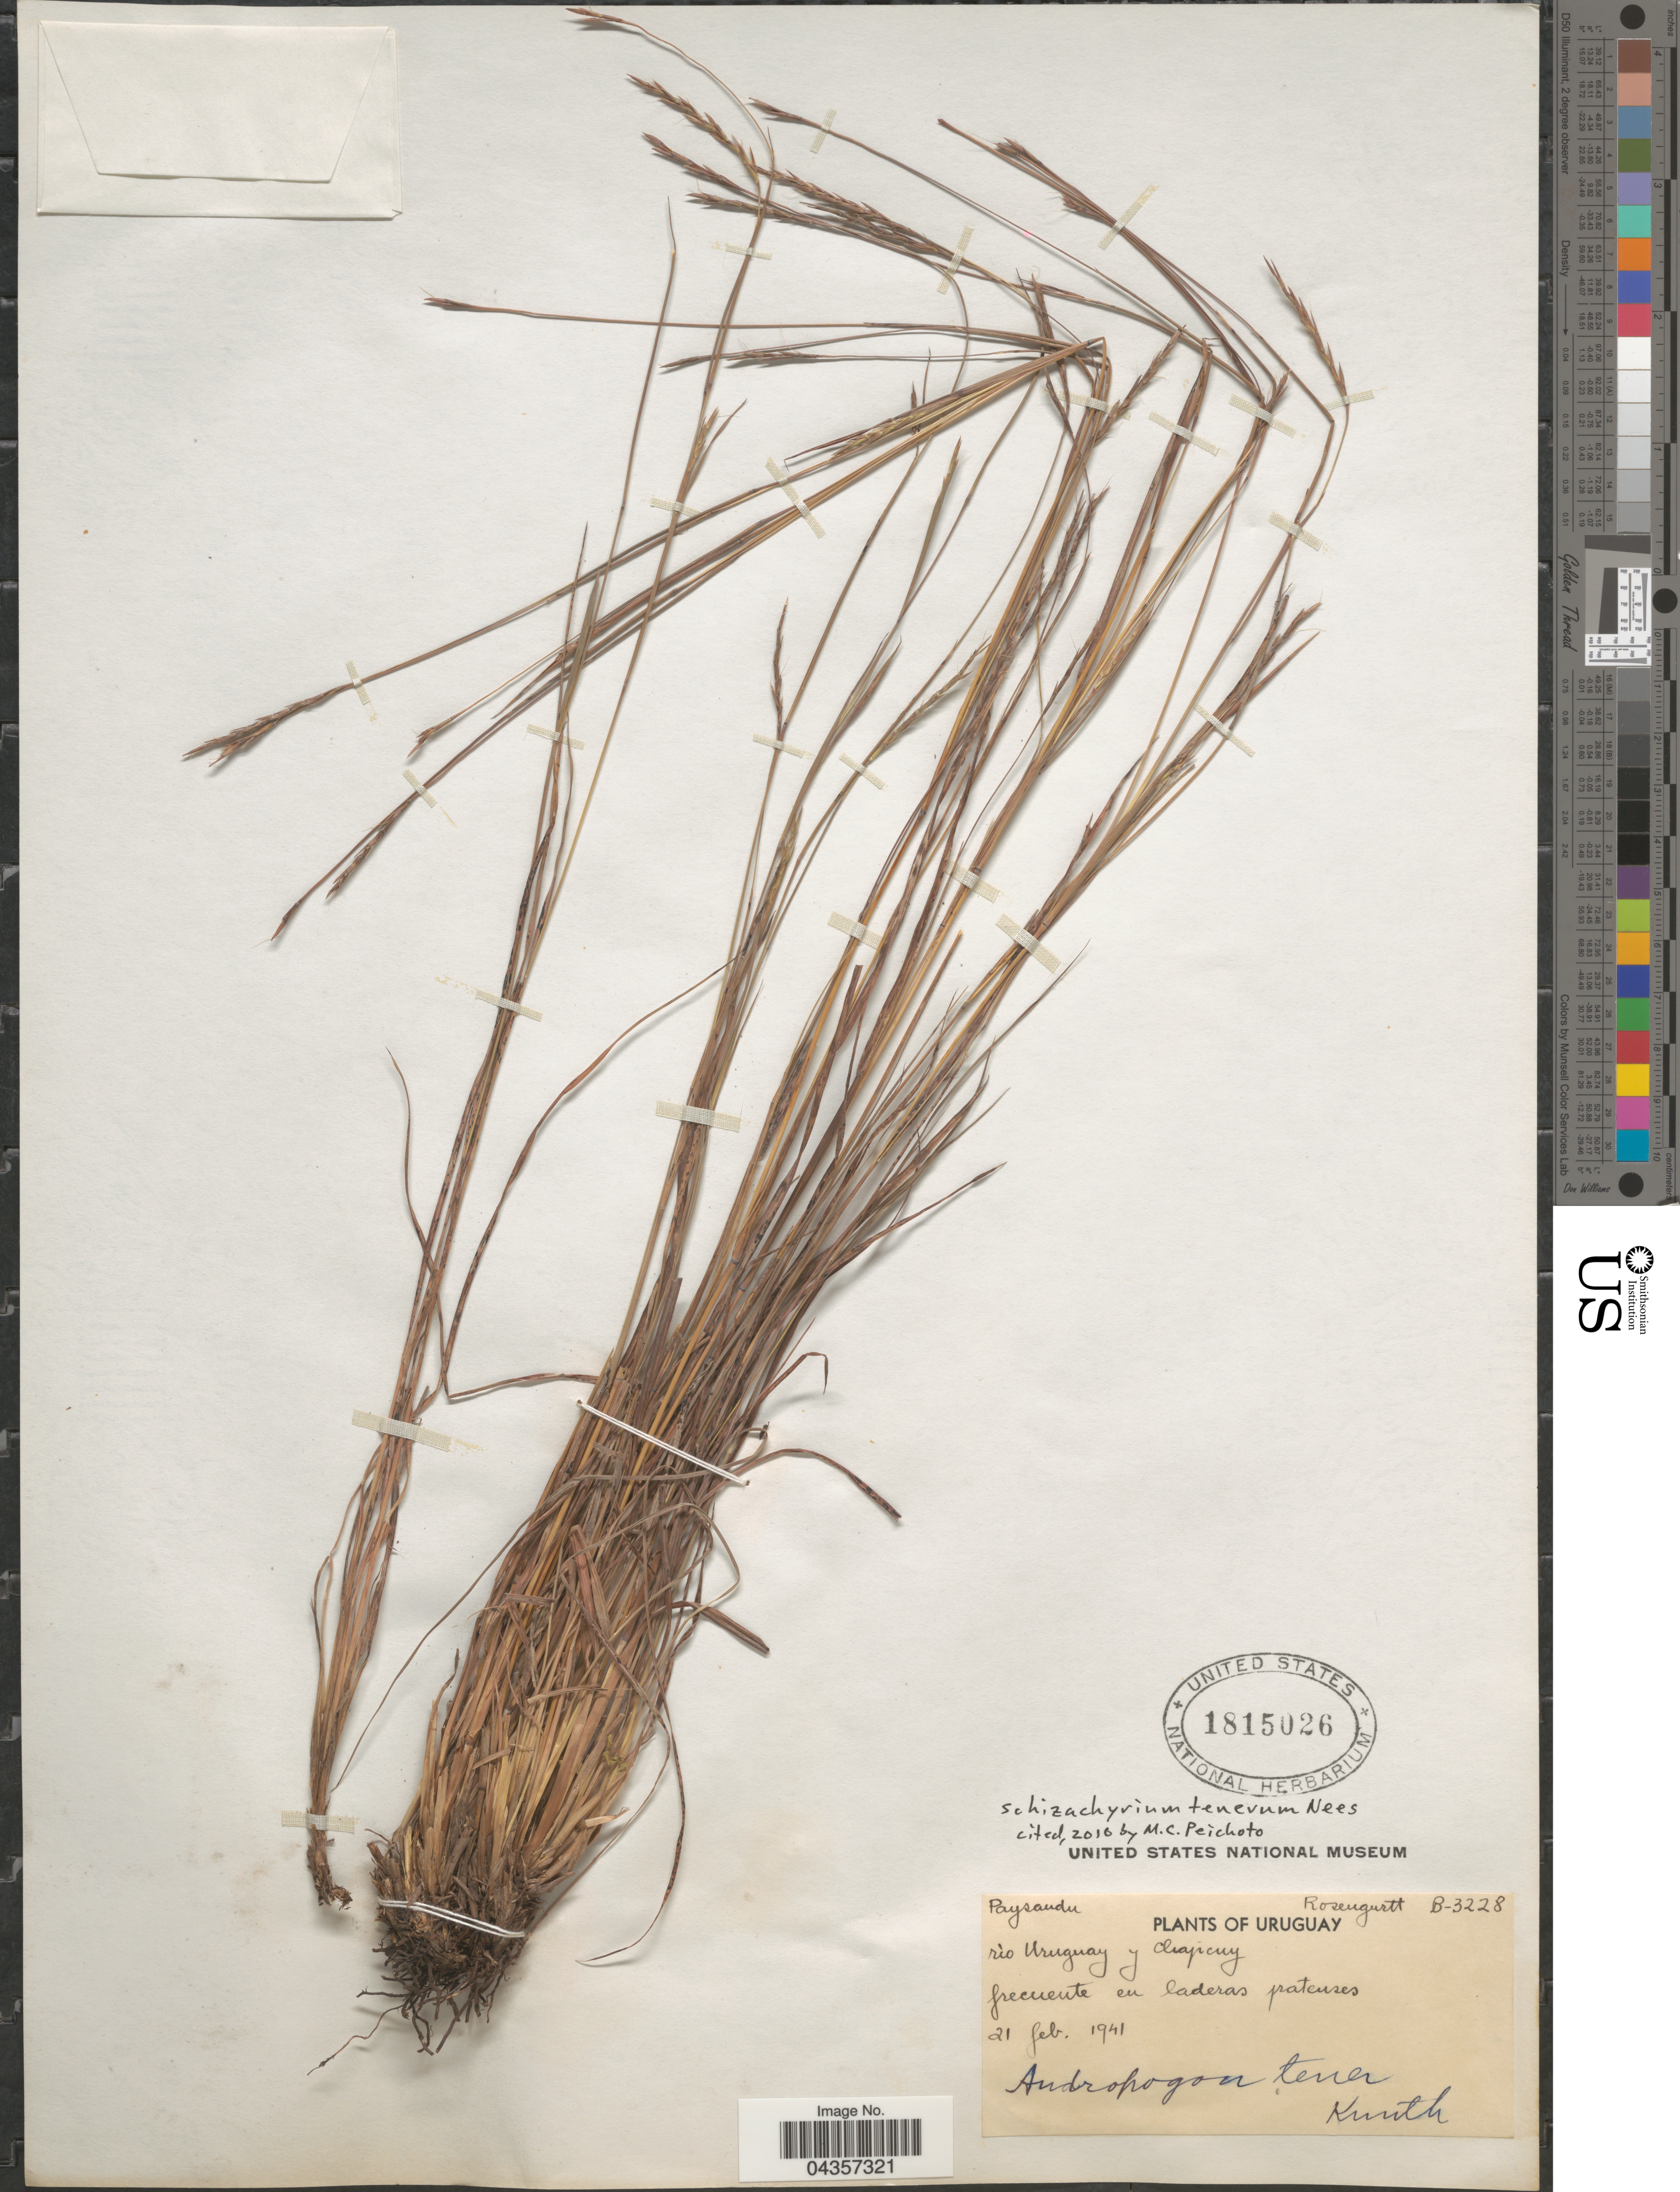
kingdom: Plantae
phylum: Tracheophyta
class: Liliopsida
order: Poales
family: Poaceae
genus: Schizachyrium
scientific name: Schizachyrium tenerum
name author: Nees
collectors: Rosengurtt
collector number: B-3228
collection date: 1941-02-21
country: Uruguay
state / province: Paysandu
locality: Río Uruguay y Chapicuy.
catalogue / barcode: US 1815026